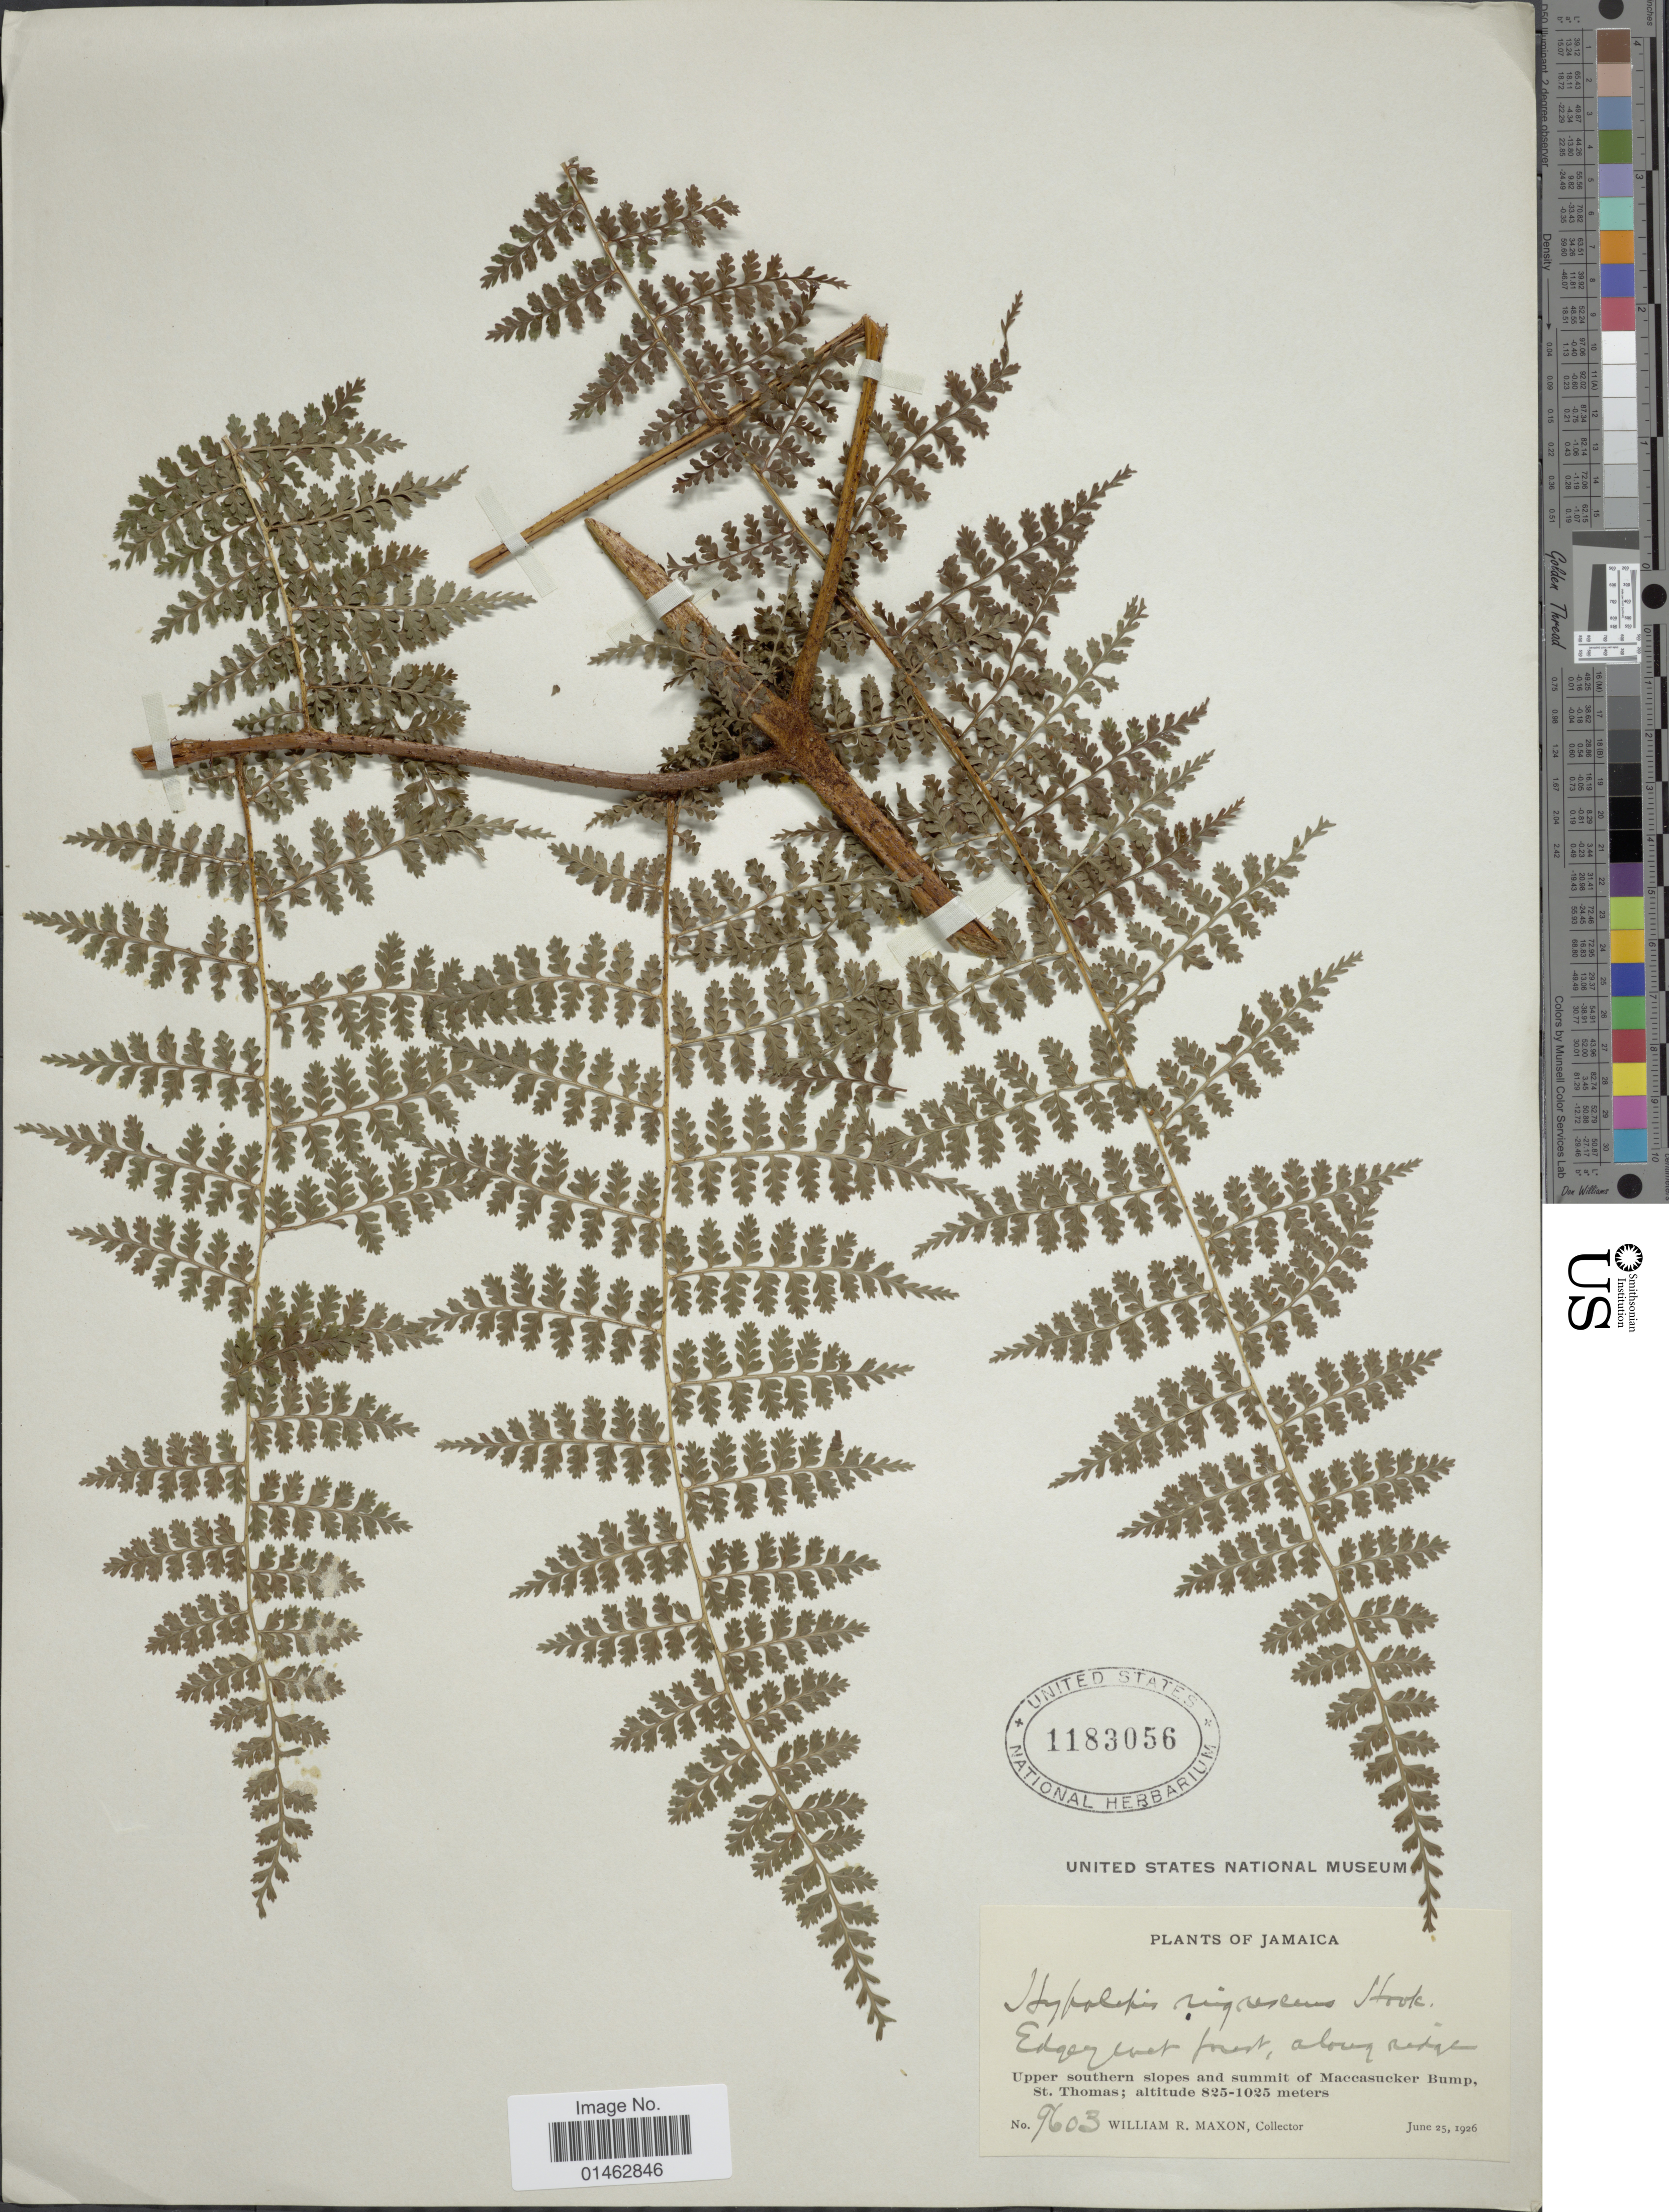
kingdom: Plantae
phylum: Tracheophyta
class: Polypodiopsida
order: Polypodiales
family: Dennstaedtiaceae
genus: Hypolepis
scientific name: Hypolepis nigrescens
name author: Hook.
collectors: W. R. Maxon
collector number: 9603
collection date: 1926-06-25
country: Jamaica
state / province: Saint Thomas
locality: Upper southern slopes and summit of Maccasucker Bump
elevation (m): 825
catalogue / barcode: US 1183056